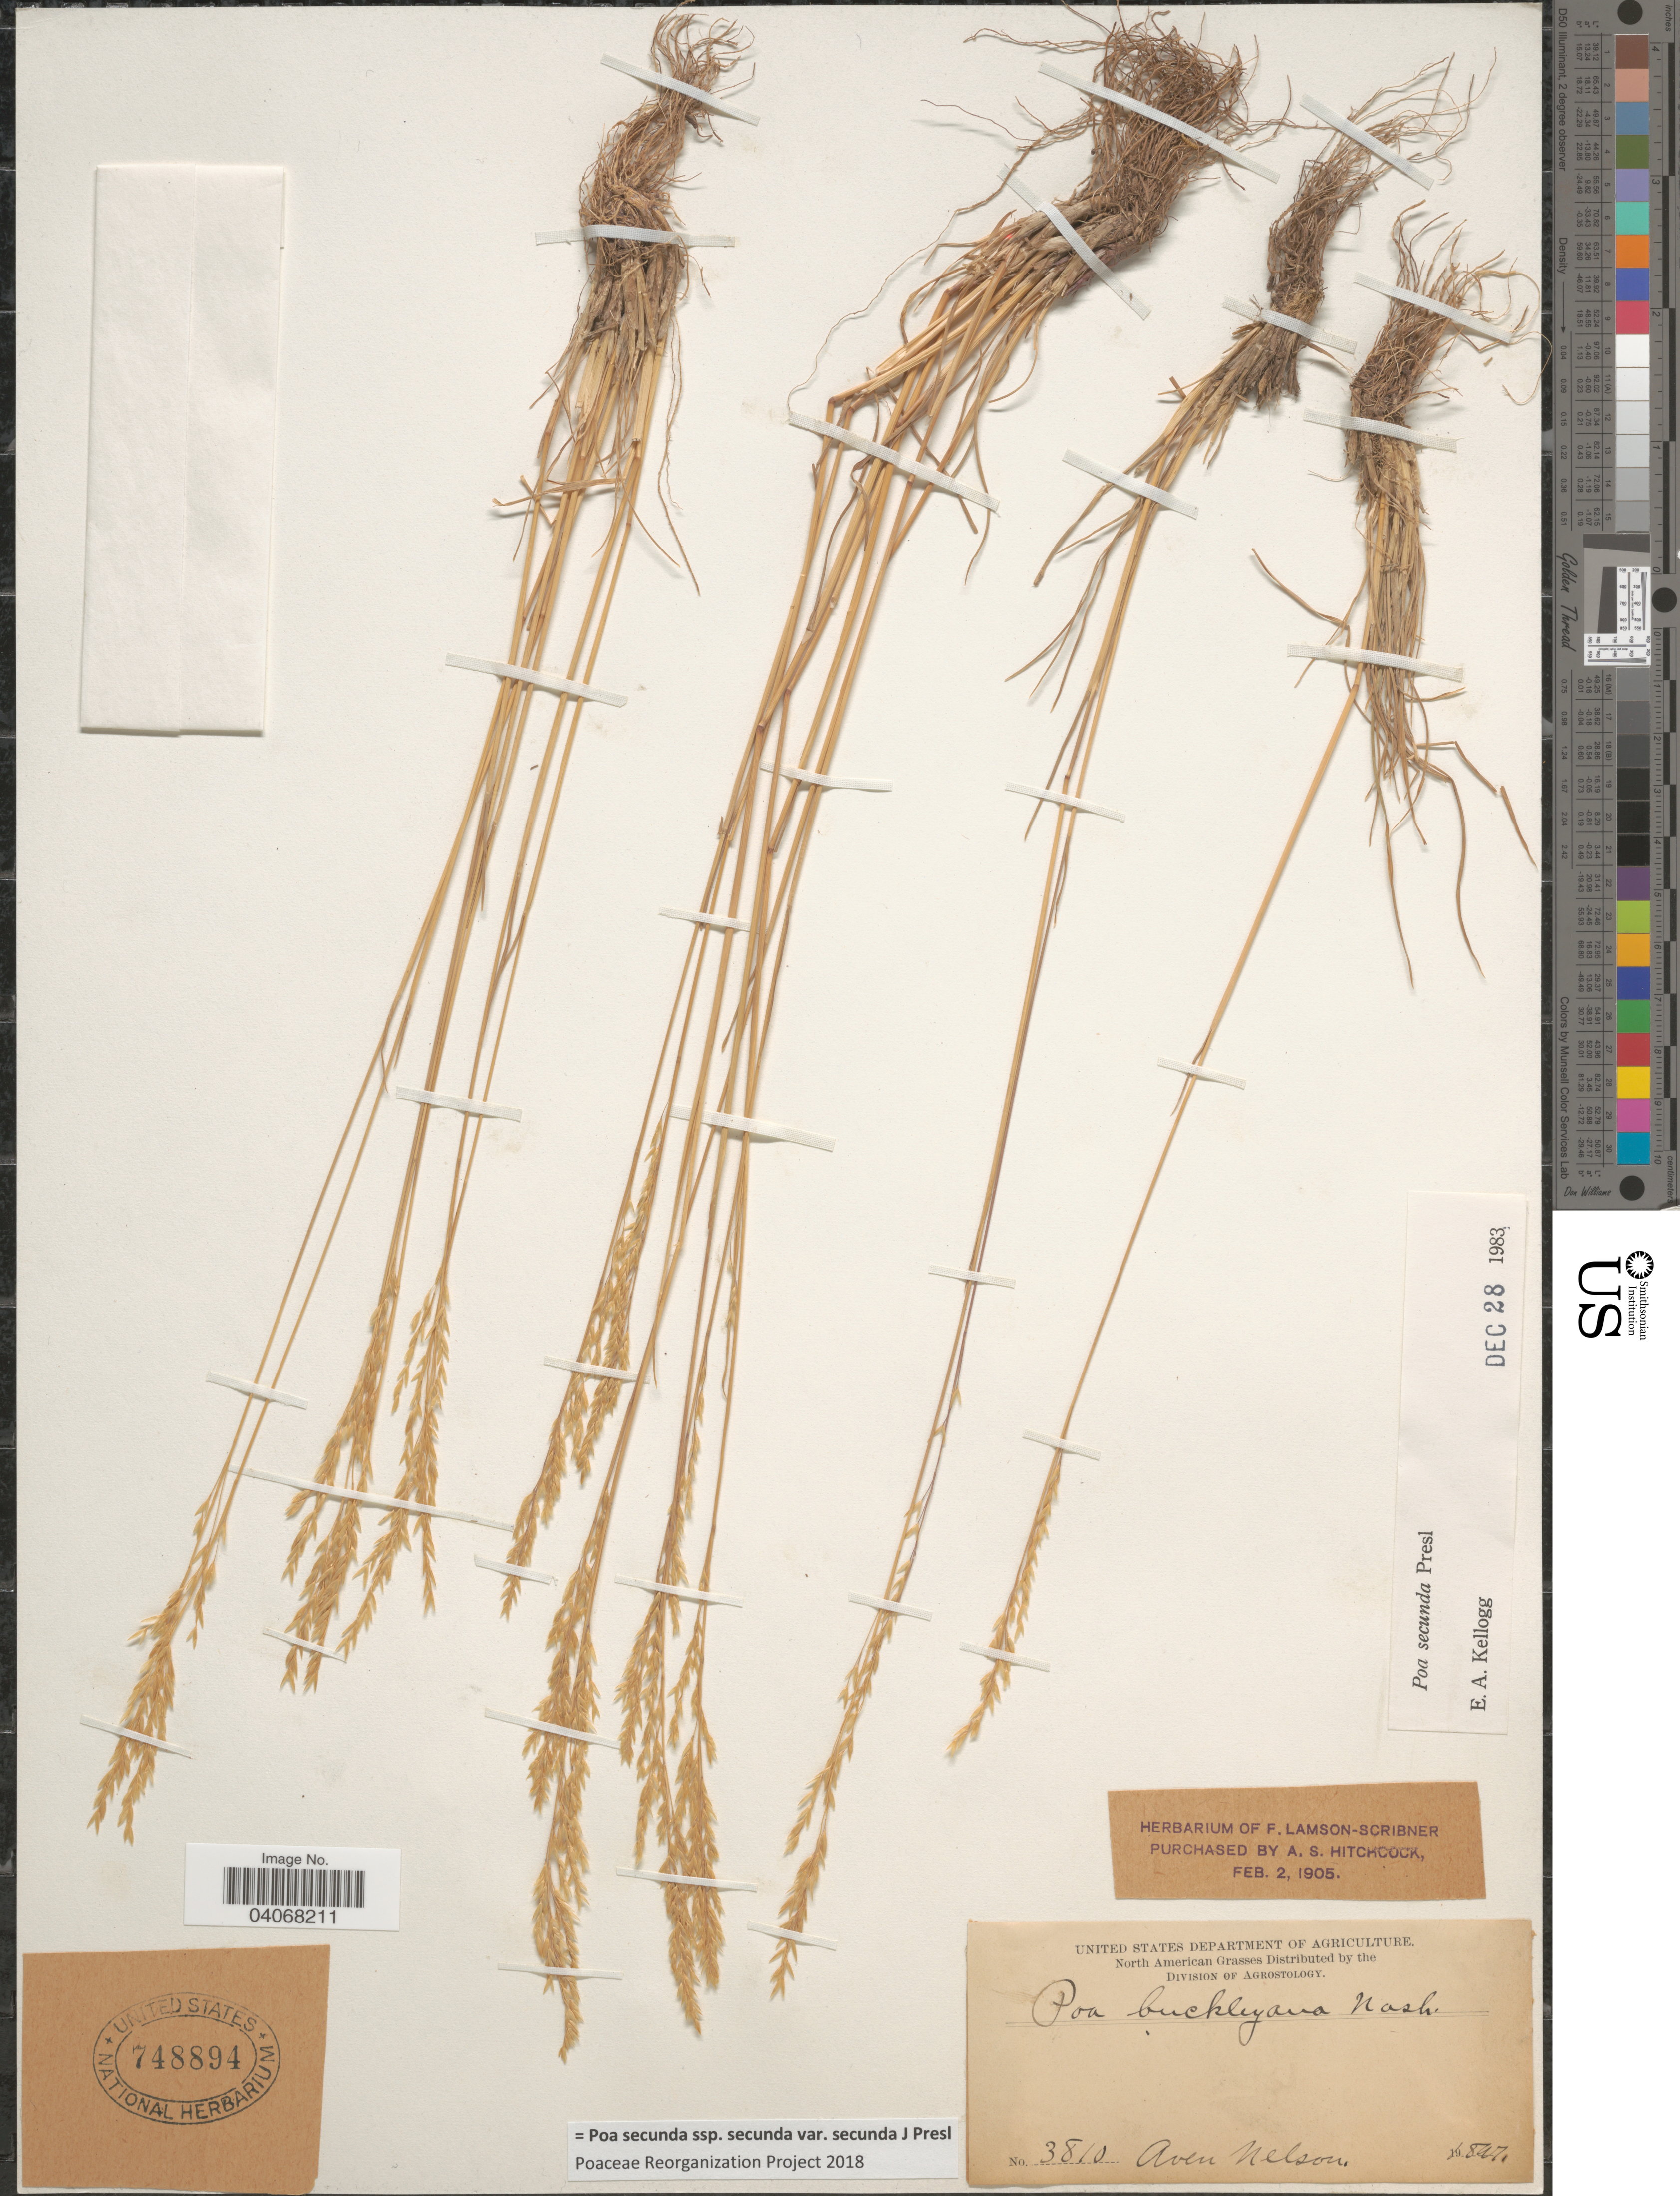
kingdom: Plantae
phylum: Tracheophyta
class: Liliopsida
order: Poales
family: Poaceae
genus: Poa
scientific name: Poa secunda subsp. secunda var. secunda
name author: J. Presl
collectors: A. Nelson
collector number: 3810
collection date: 1897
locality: North American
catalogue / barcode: US 748894